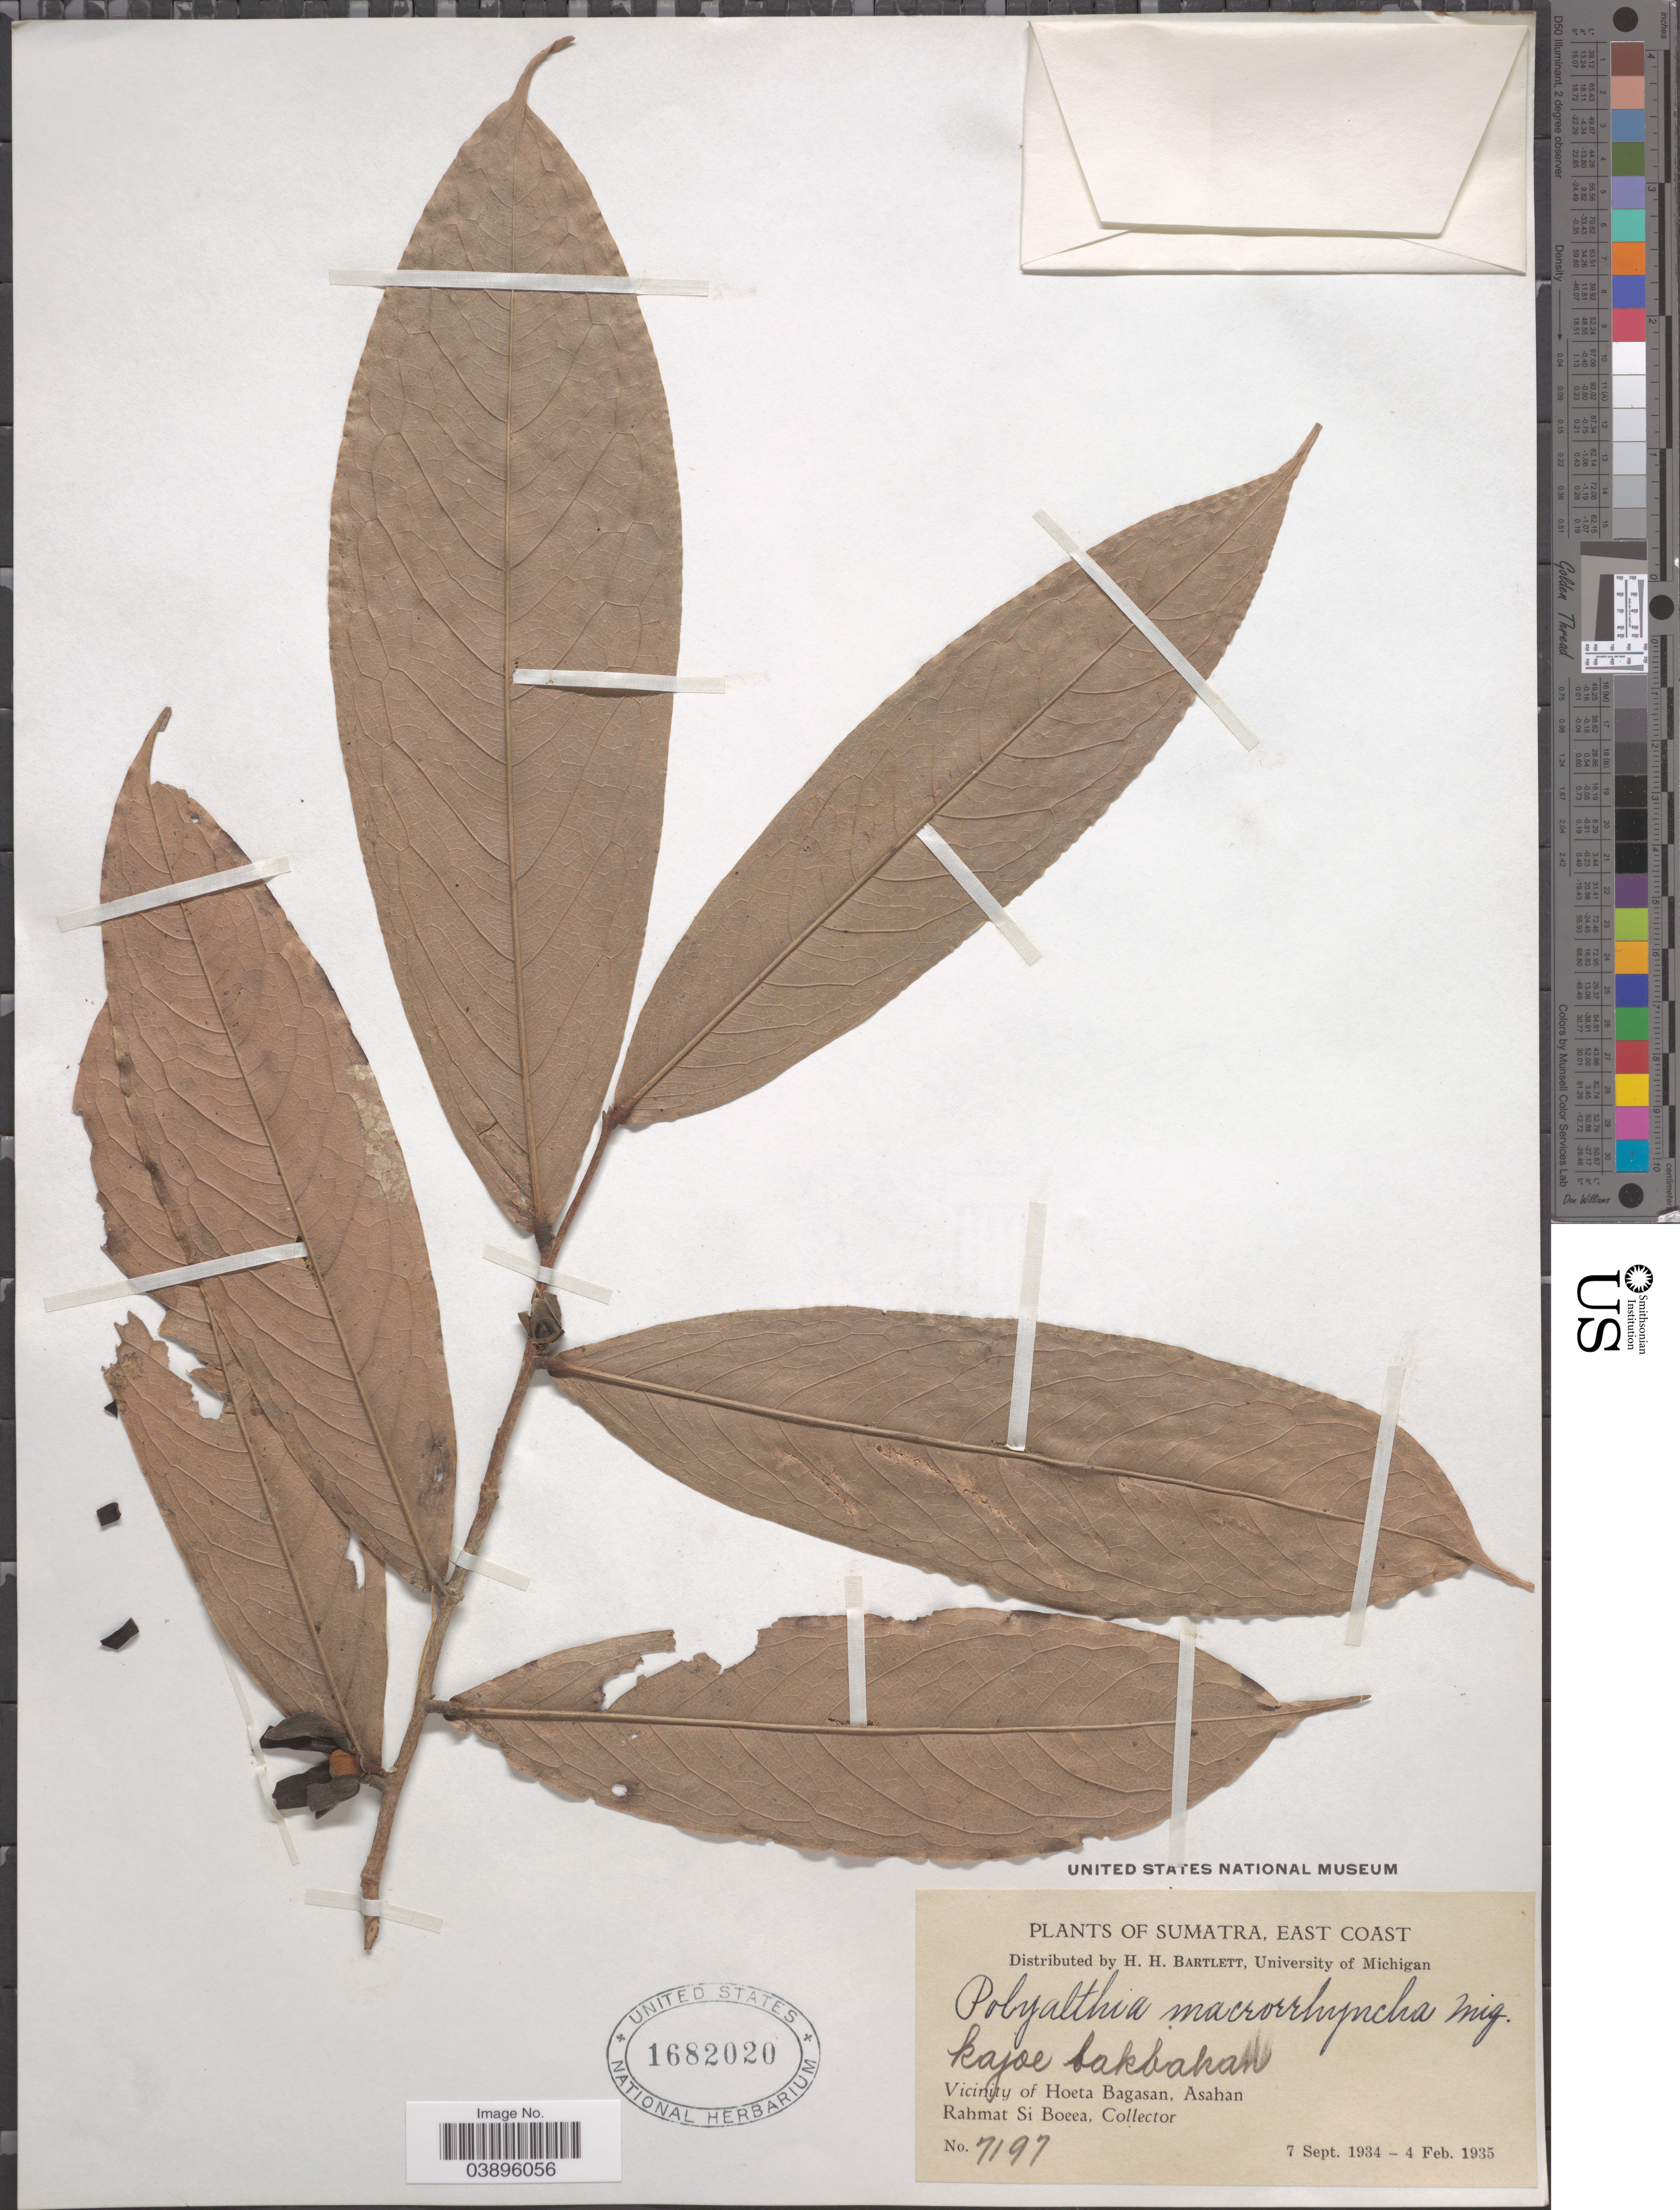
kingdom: Plantae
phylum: Tracheophyta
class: Magnoliopsida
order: Magnoliales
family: Annonaceae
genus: Polyalthia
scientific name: Polyalthia macrorrhyncha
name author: Miq.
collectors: Rahmat Si Boeea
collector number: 7197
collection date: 1934-09-07/1935-02-04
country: Indonesia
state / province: Sumatra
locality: East Coast. Vicinity of Hoeta Bagasan, Asahan.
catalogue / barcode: US 1682020